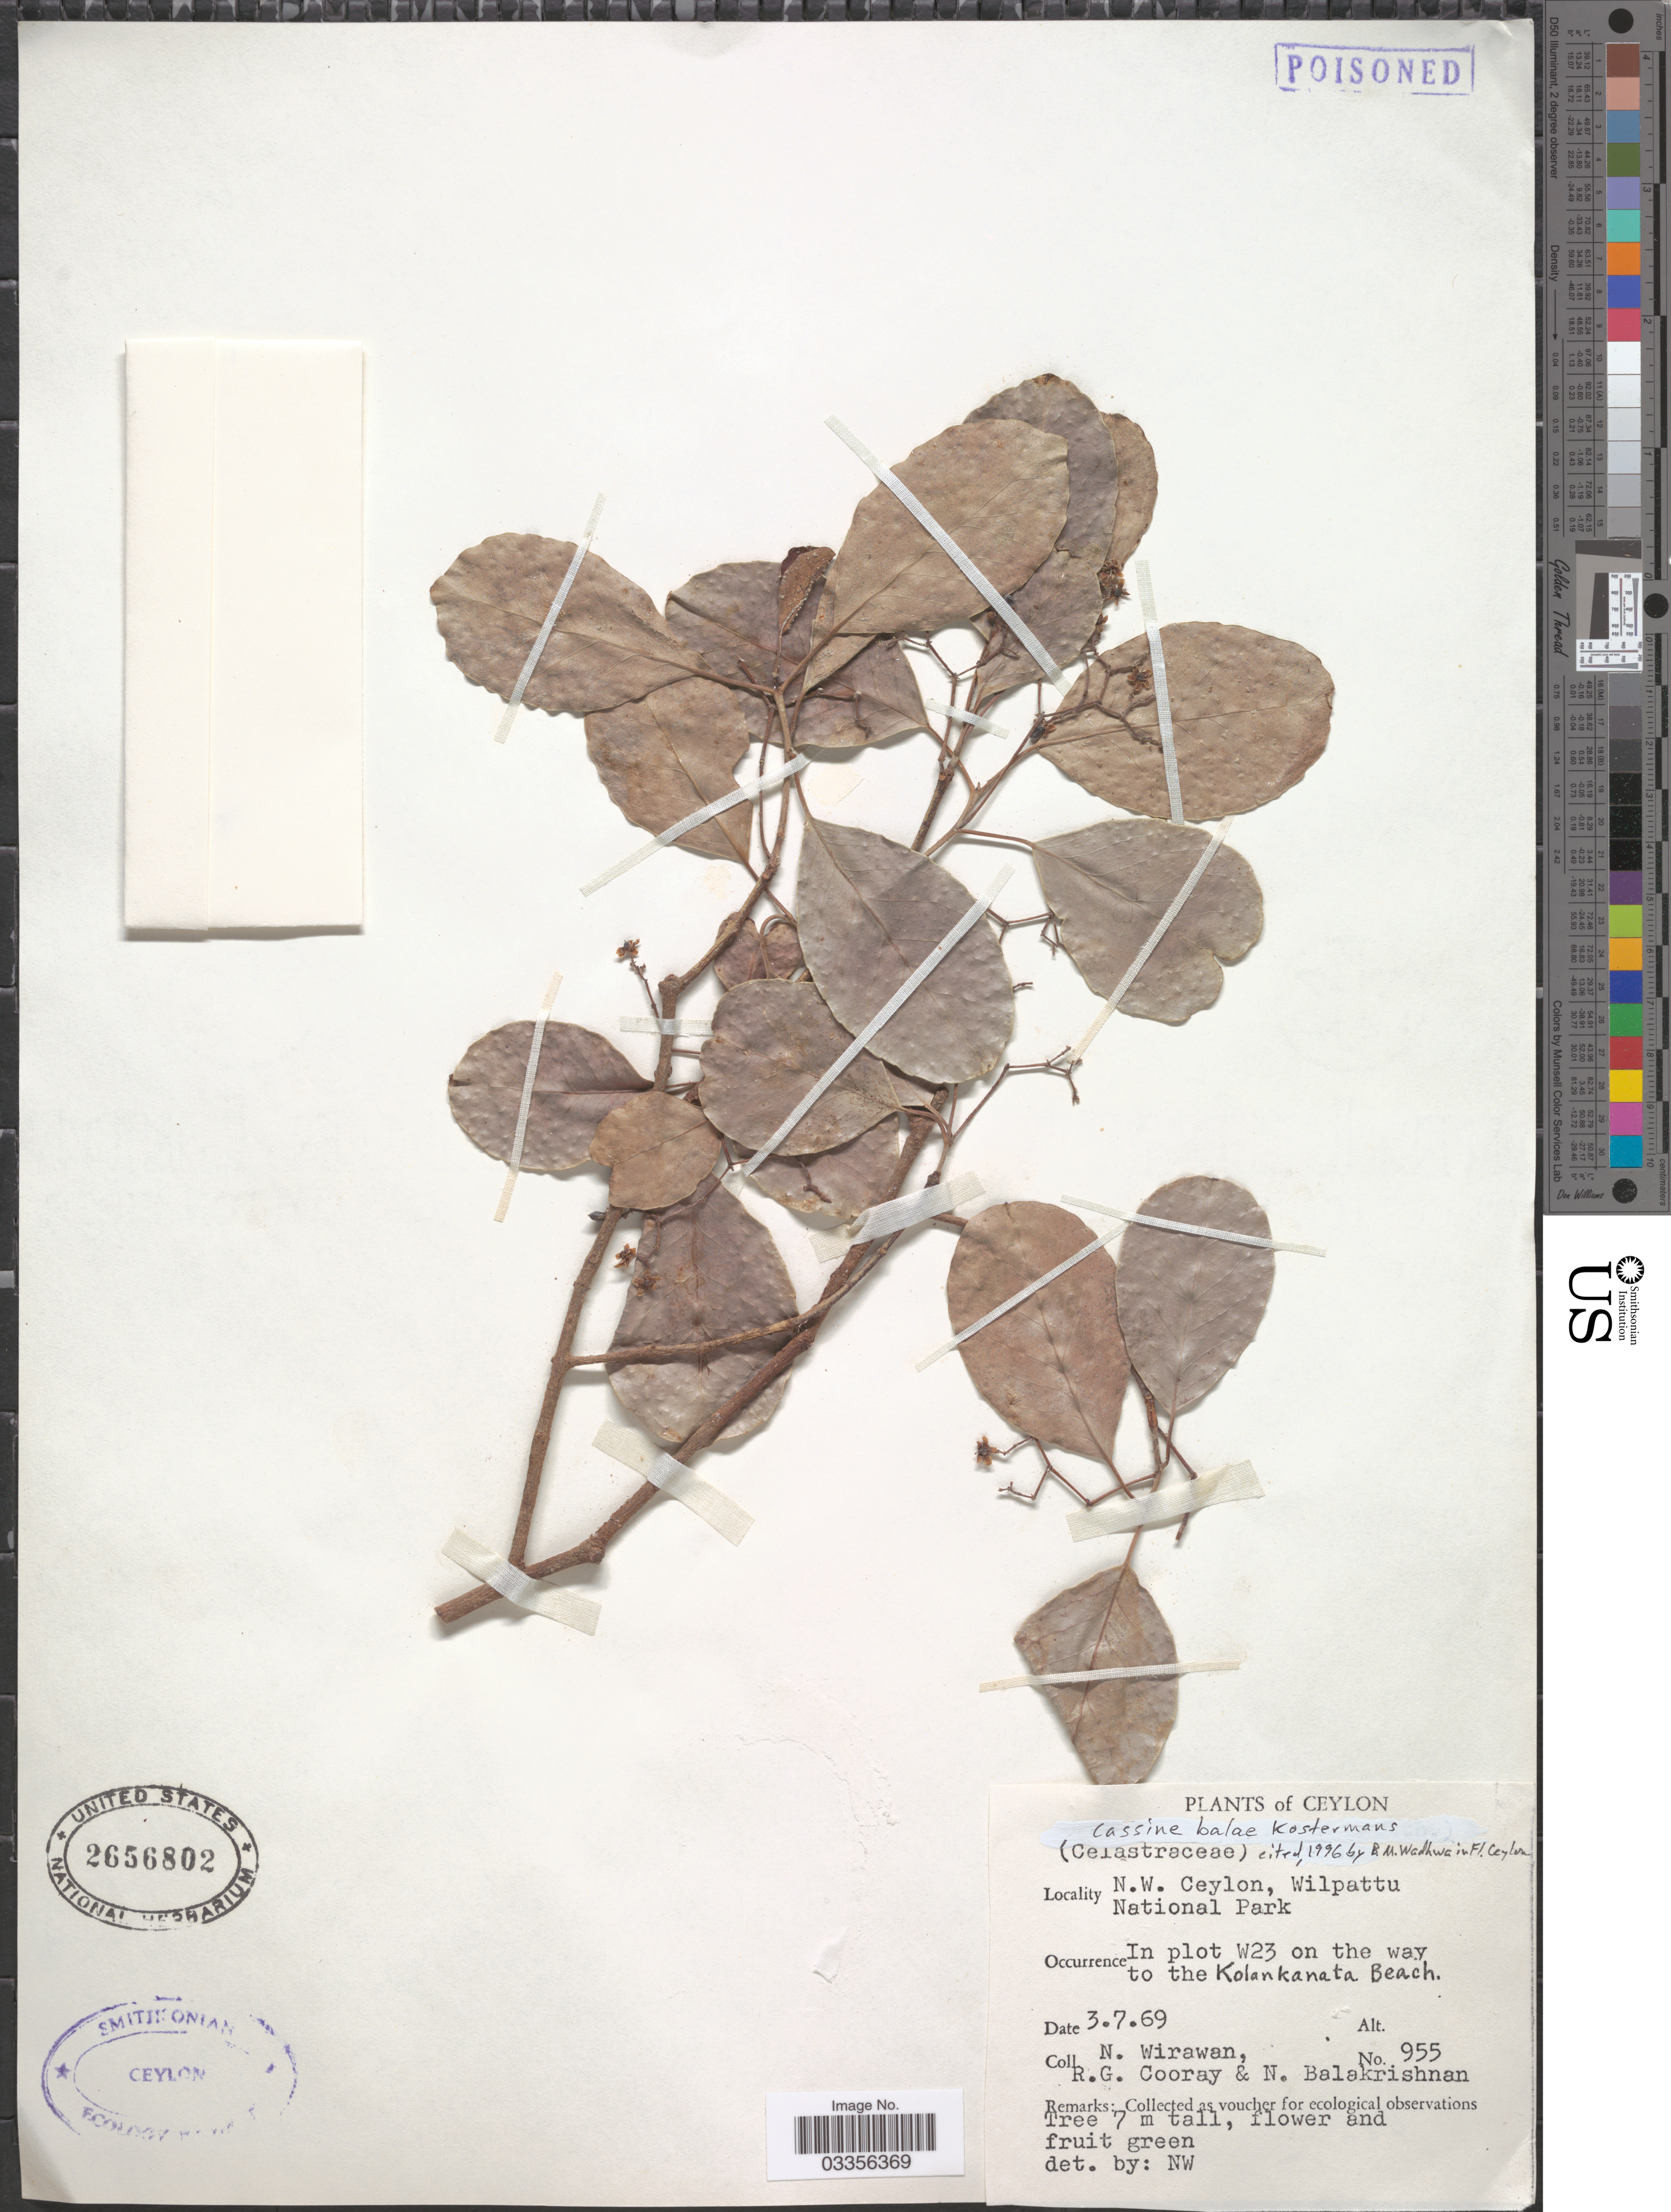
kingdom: Plantae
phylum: Tracheophyta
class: Magnoliopsida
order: Celastrales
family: Celastraceae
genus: Cassine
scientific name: Cassine balae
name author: Kosterm.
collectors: N. Wirawan, R. Cooray & N. Balakrishnan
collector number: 955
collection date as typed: Transcribed d/m/y: 3/7/69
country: Sri Lanka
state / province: North Western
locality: Ceylon. N.W. Ceylon, Wilpattu National Park. In plot W23 on the way to the Kolankanata Beach.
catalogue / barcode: US 2656802